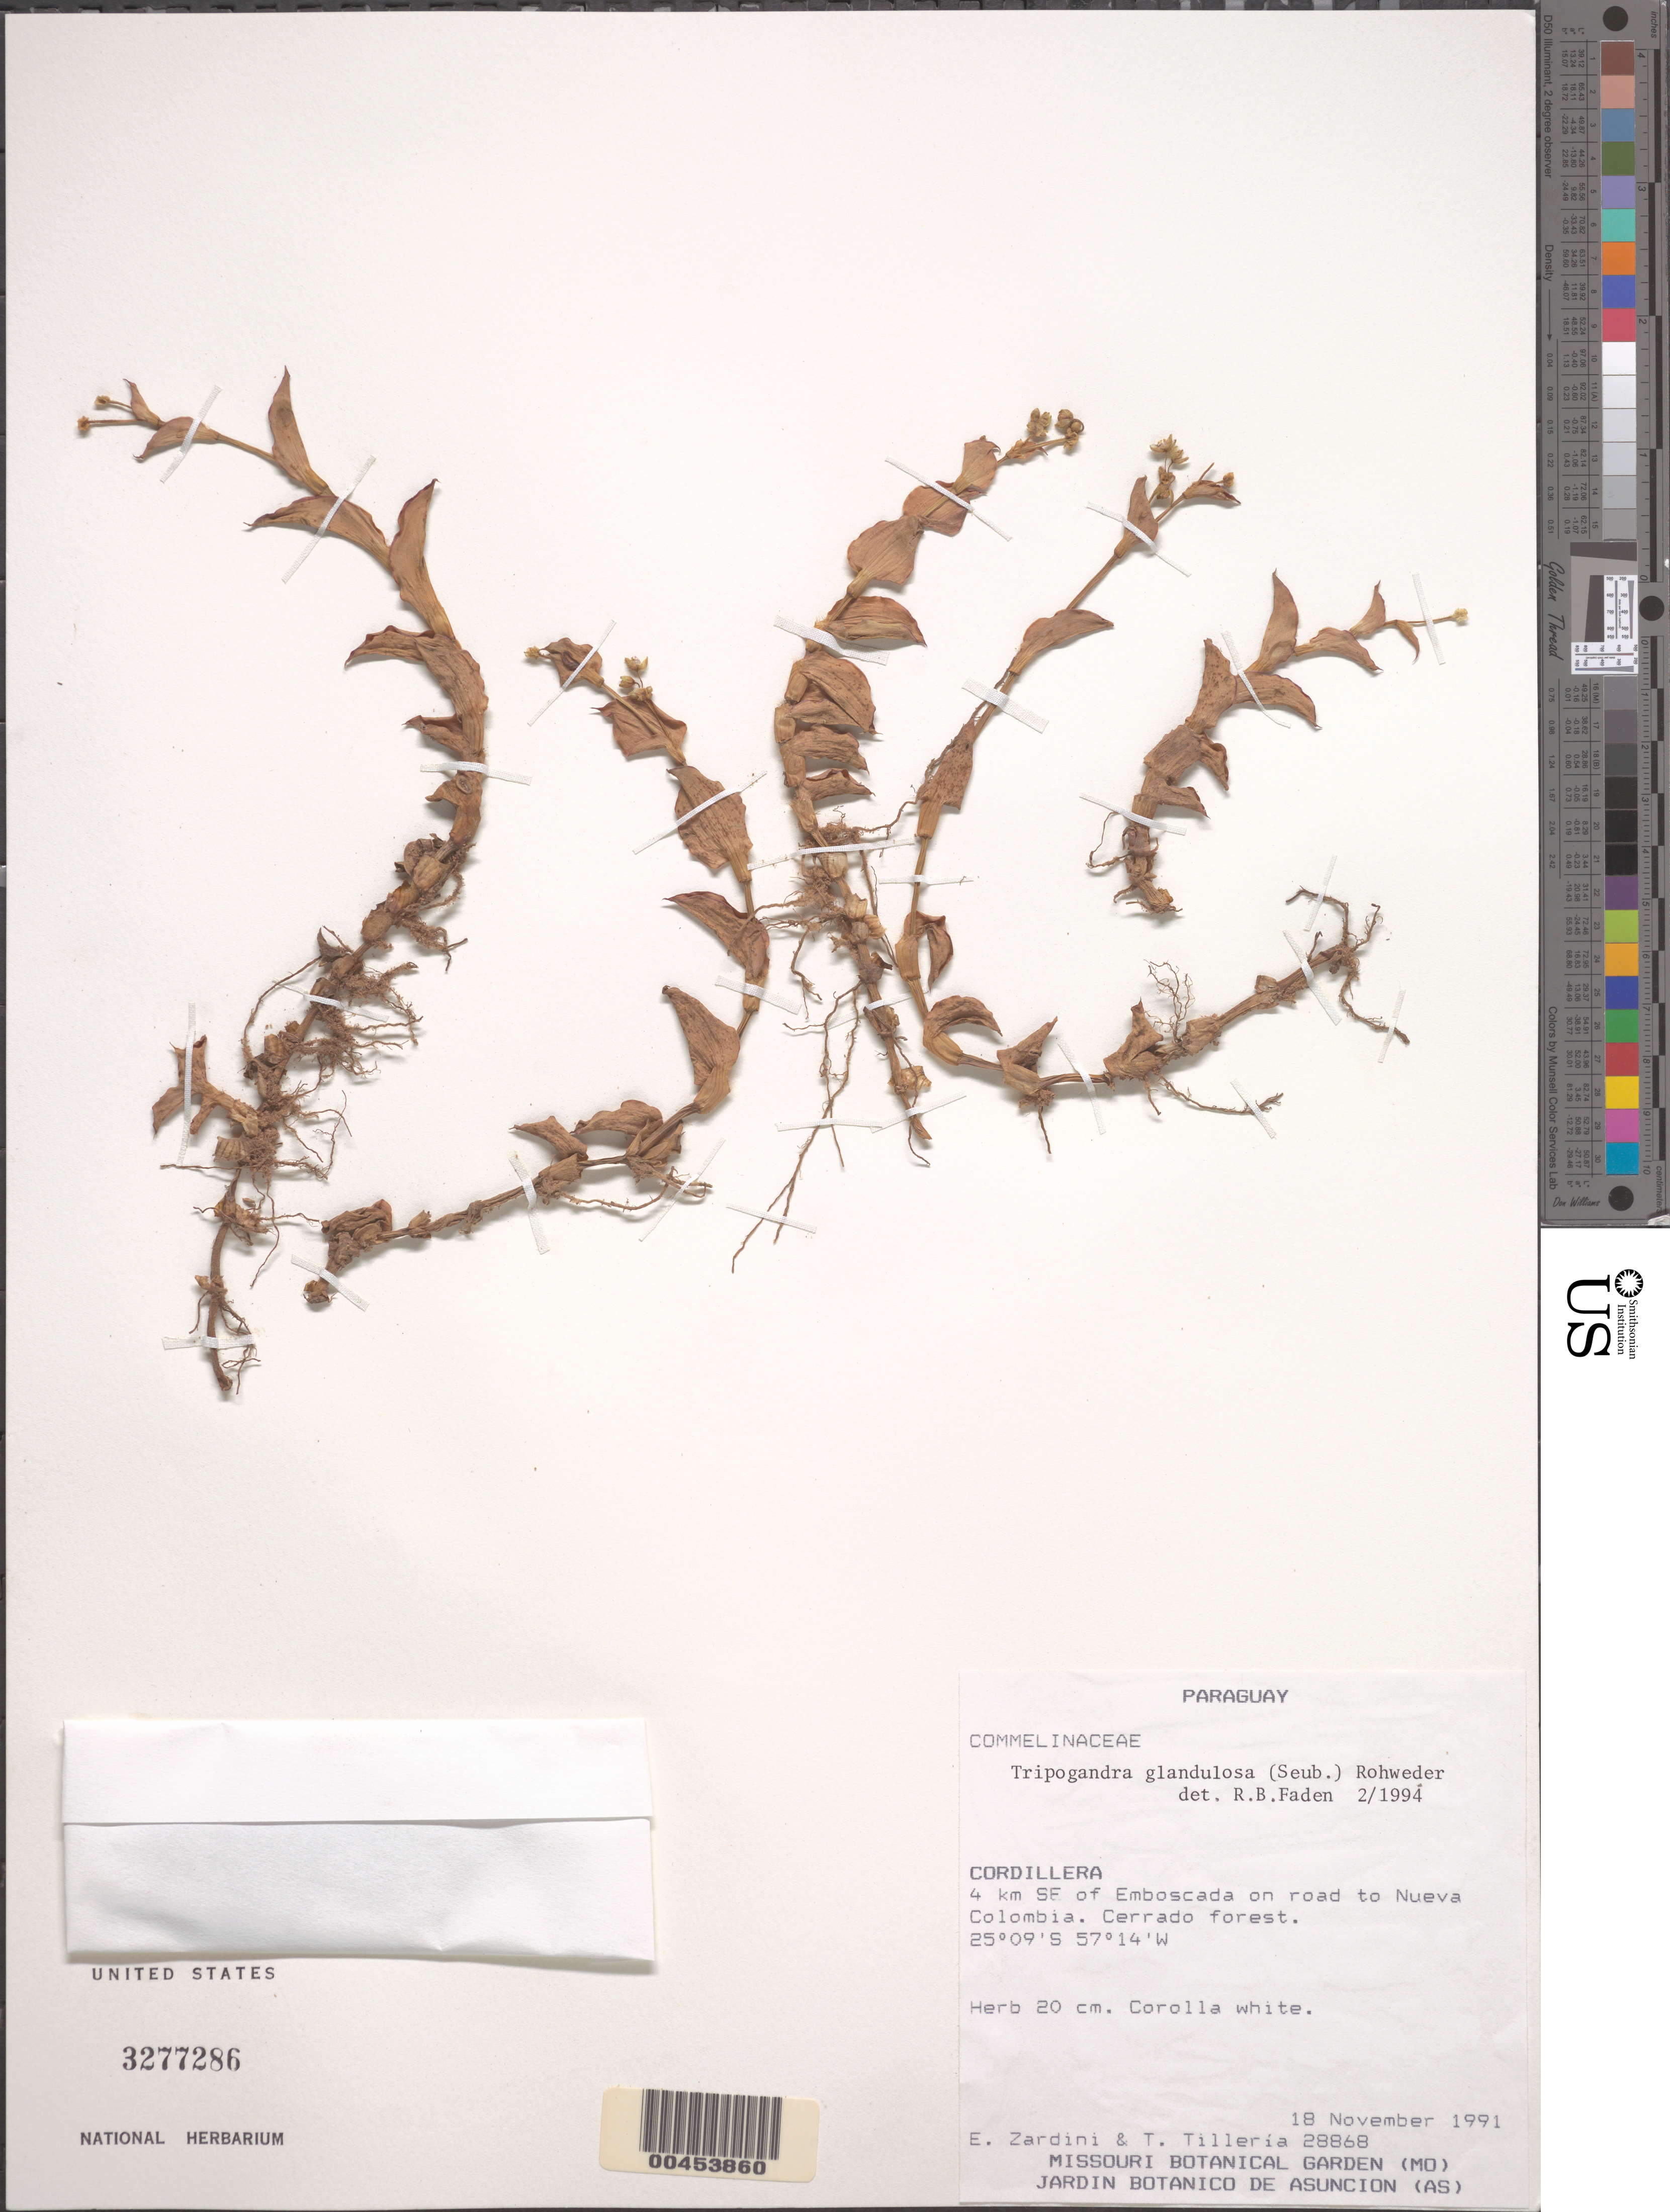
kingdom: Plantae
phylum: Tracheophyta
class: Liliopsida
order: Commelinales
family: Commelinaceae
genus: Tripogandra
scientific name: Tripogandra glandulosa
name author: (Seub.) Rohweder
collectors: E. M. Zardini & T. Tilleria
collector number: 28868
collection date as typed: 18 Nov 1991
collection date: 1991-11-18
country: Paraguay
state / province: Cordillera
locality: Se of emboscada on road to nueva colombia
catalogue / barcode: US 3277286